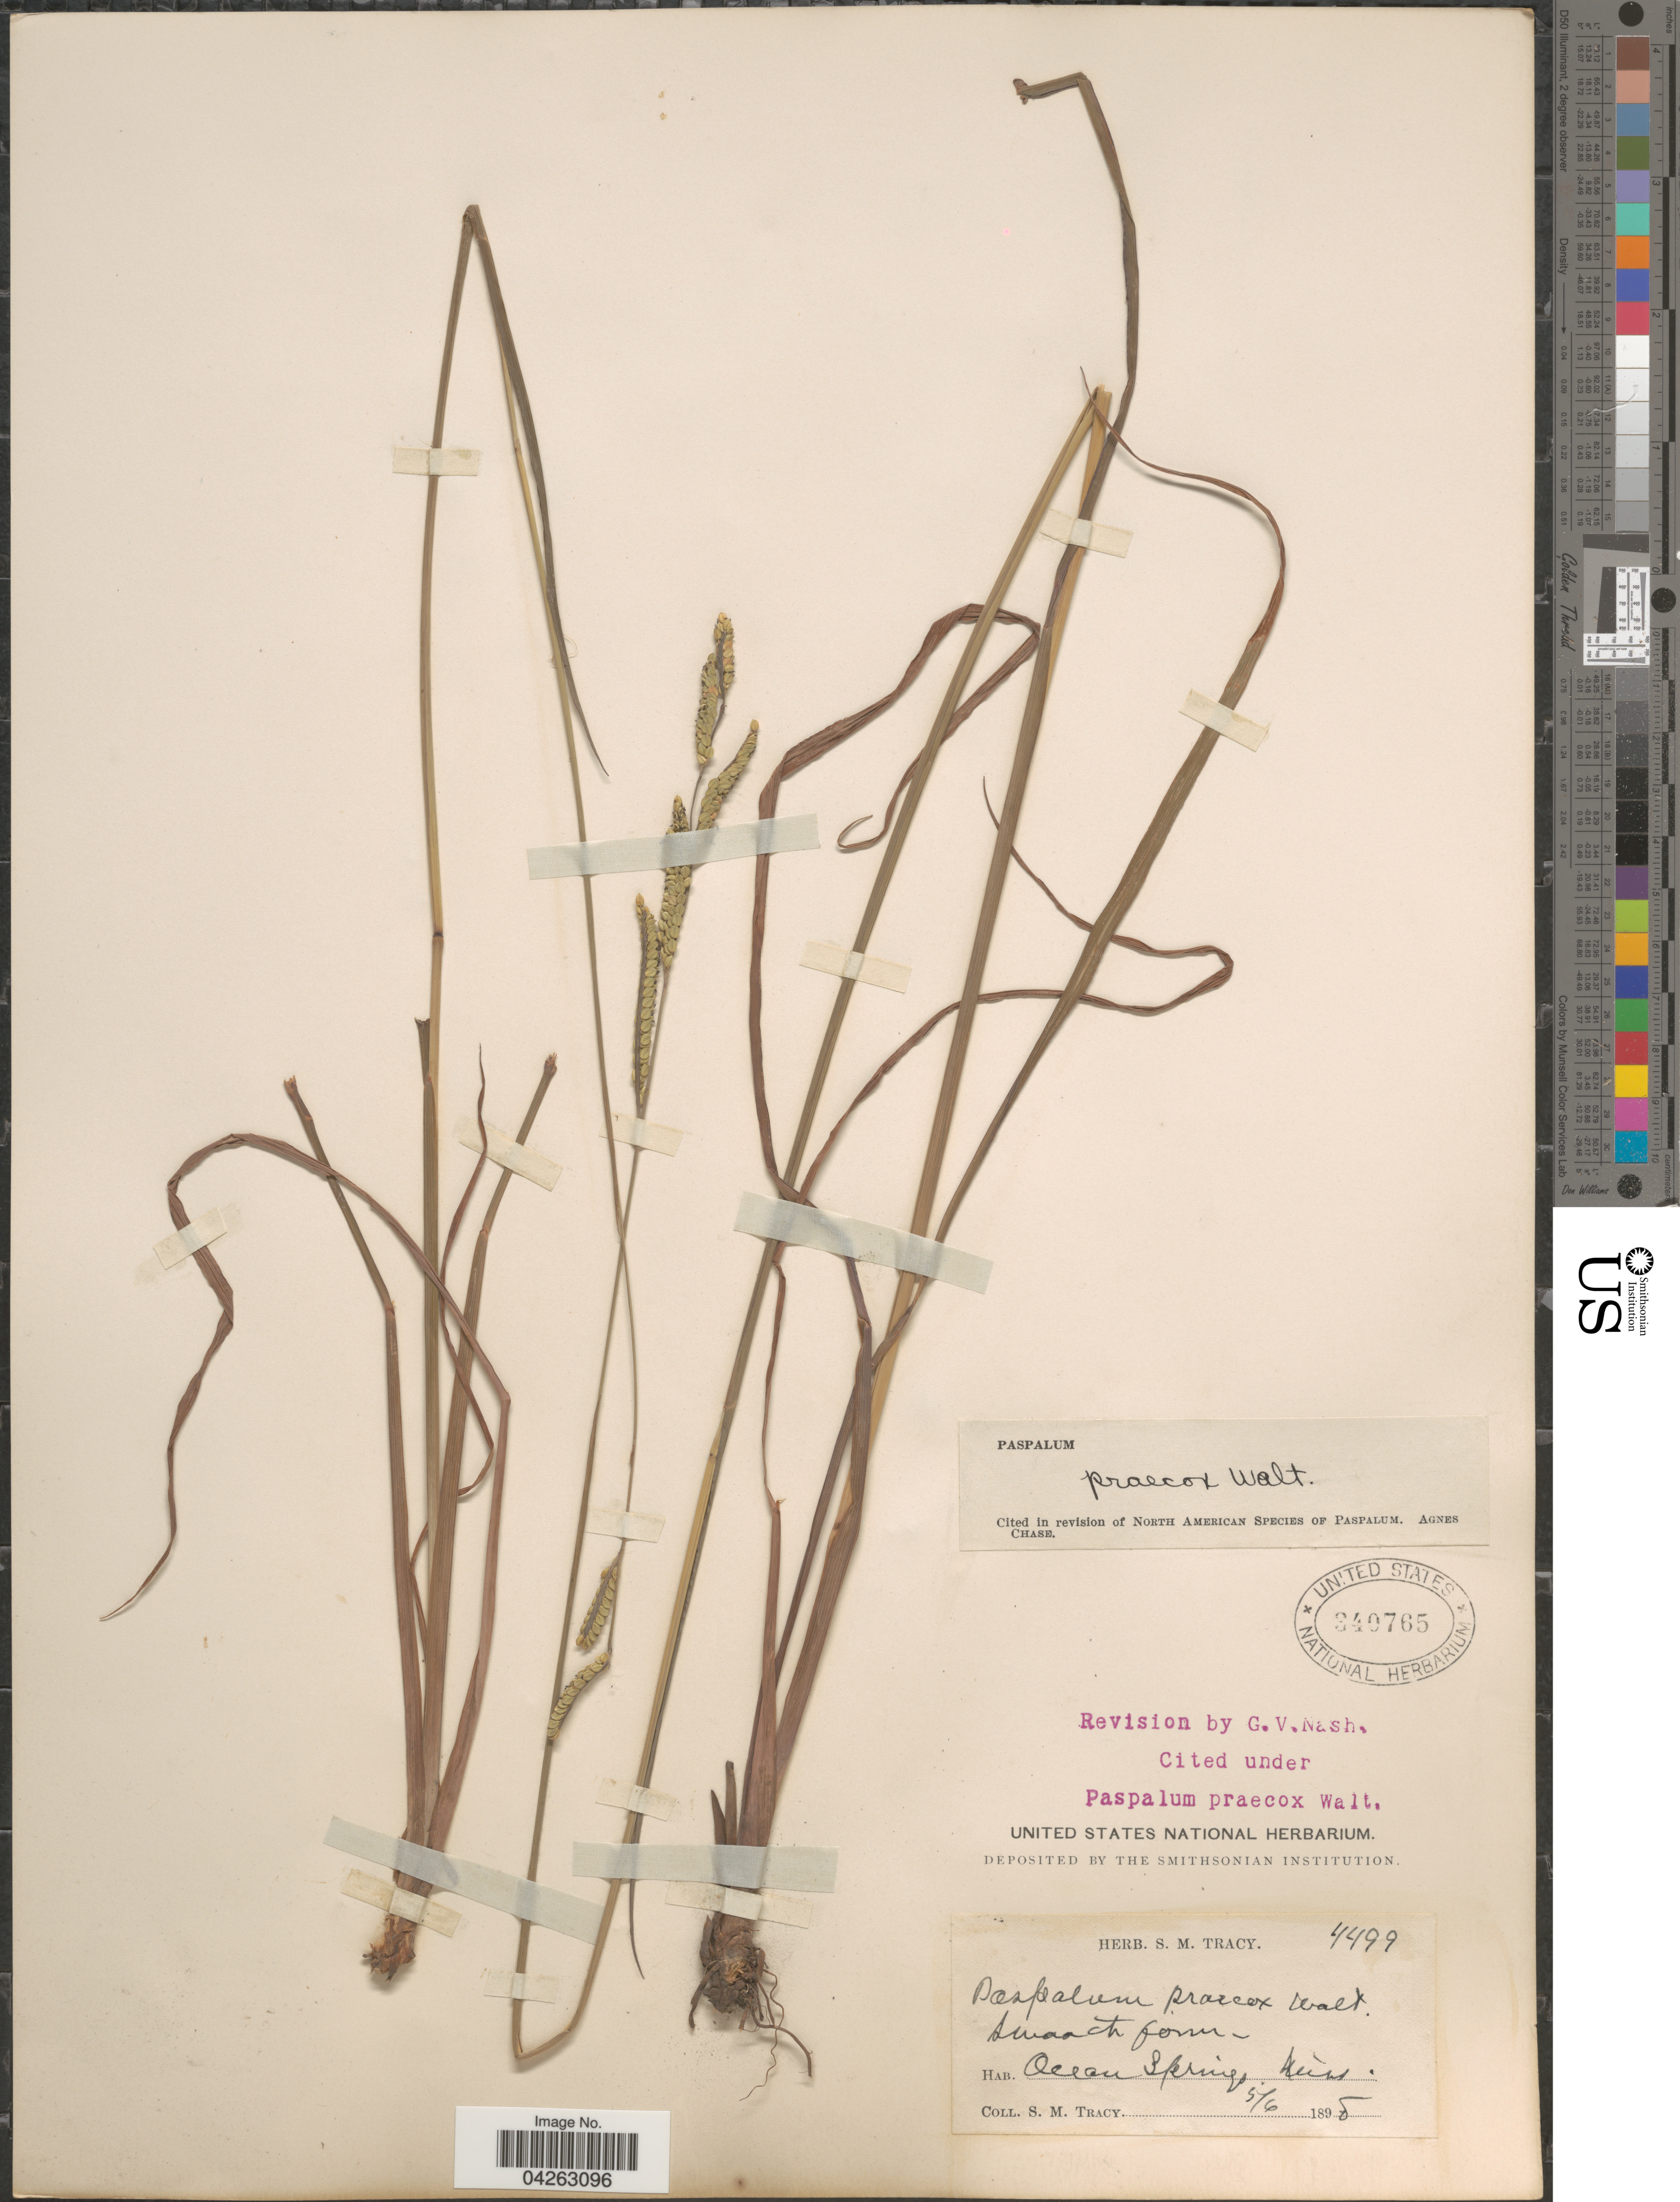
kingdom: Plantae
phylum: Tracheophyta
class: Liliopsida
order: Poales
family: Poaceae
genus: Paspalum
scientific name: Paspalum praecox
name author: Walter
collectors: S. M. Tracy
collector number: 4499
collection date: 1898-05-06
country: United States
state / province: Mississippi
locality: Ocean Springs.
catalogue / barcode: US 340765